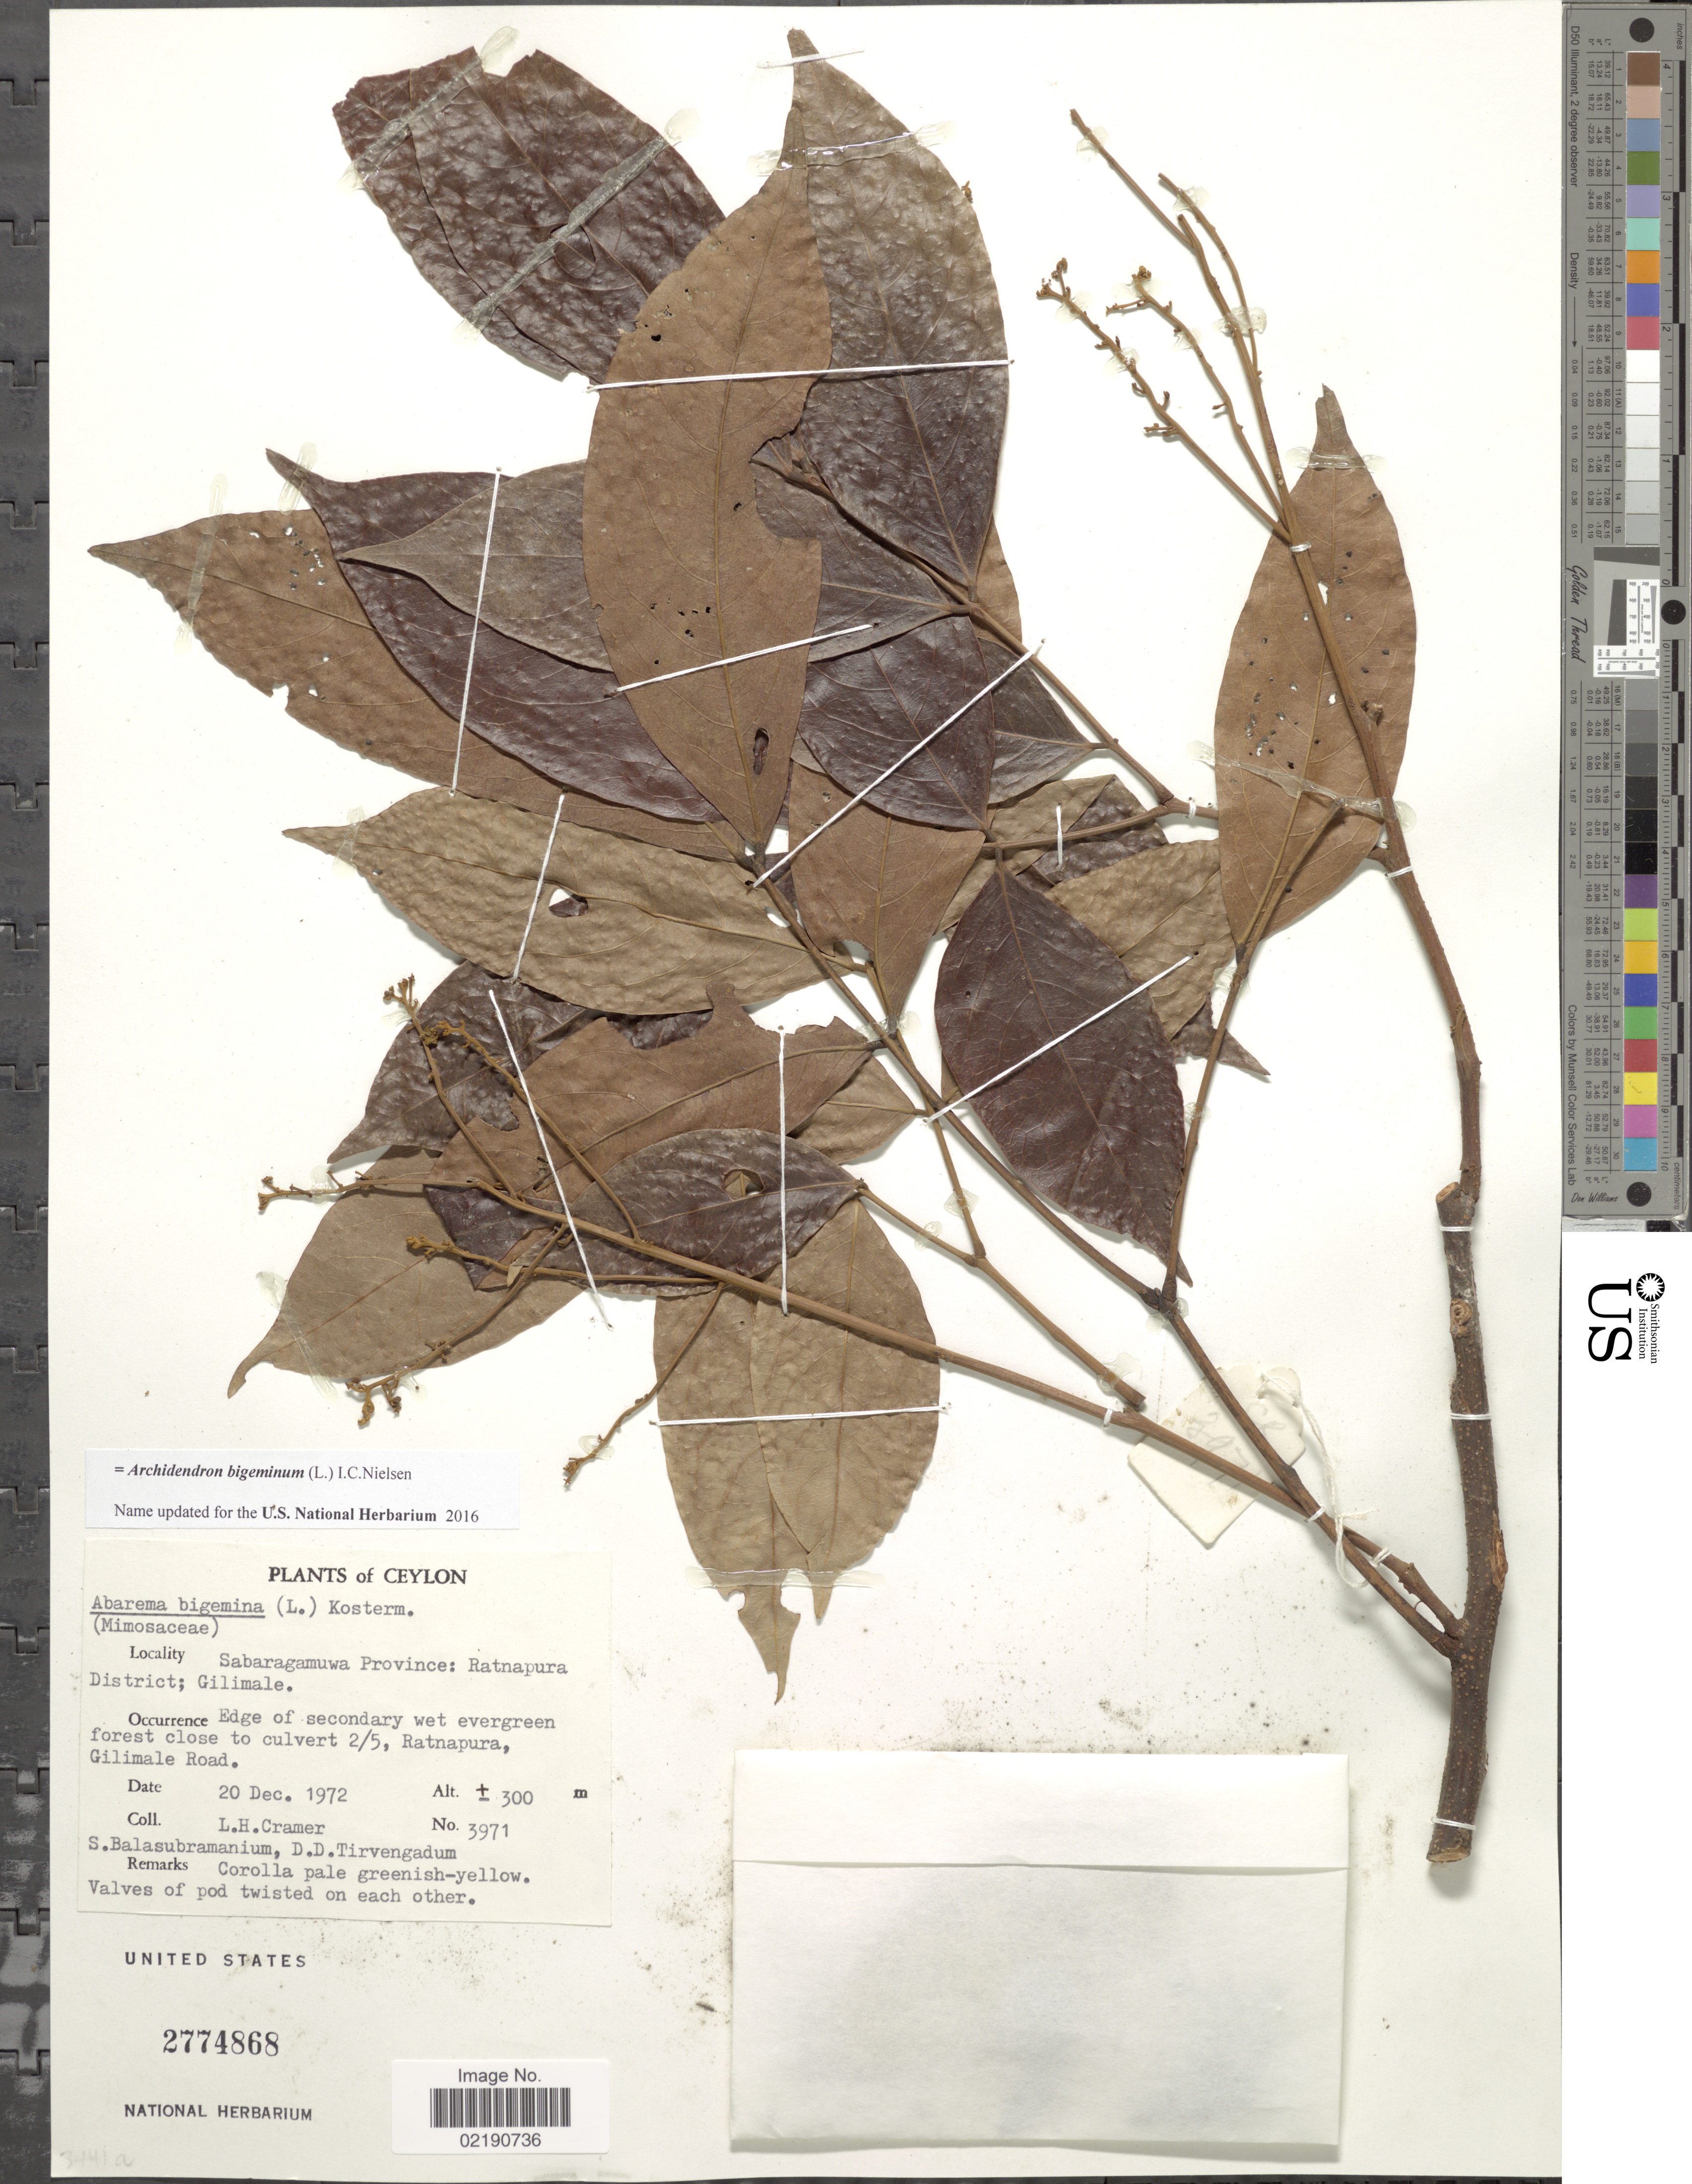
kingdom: Plantae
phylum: Tracheophyta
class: Magnoliopsida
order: Fabales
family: Fabaceae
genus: Archidendron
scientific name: Archidendron bigeminum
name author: I.C. Nielsen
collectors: L. H. Cramer, S. Balasubramanium & D. Tirvengadum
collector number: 3971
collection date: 1972-12-20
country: Sri Lanka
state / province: Sabaragamuwa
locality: Ceylon, Sabaragamuwa Province, Ratnapura District, Gilimale, Ratnapura, Gilimale Road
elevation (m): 300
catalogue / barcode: US 2774868